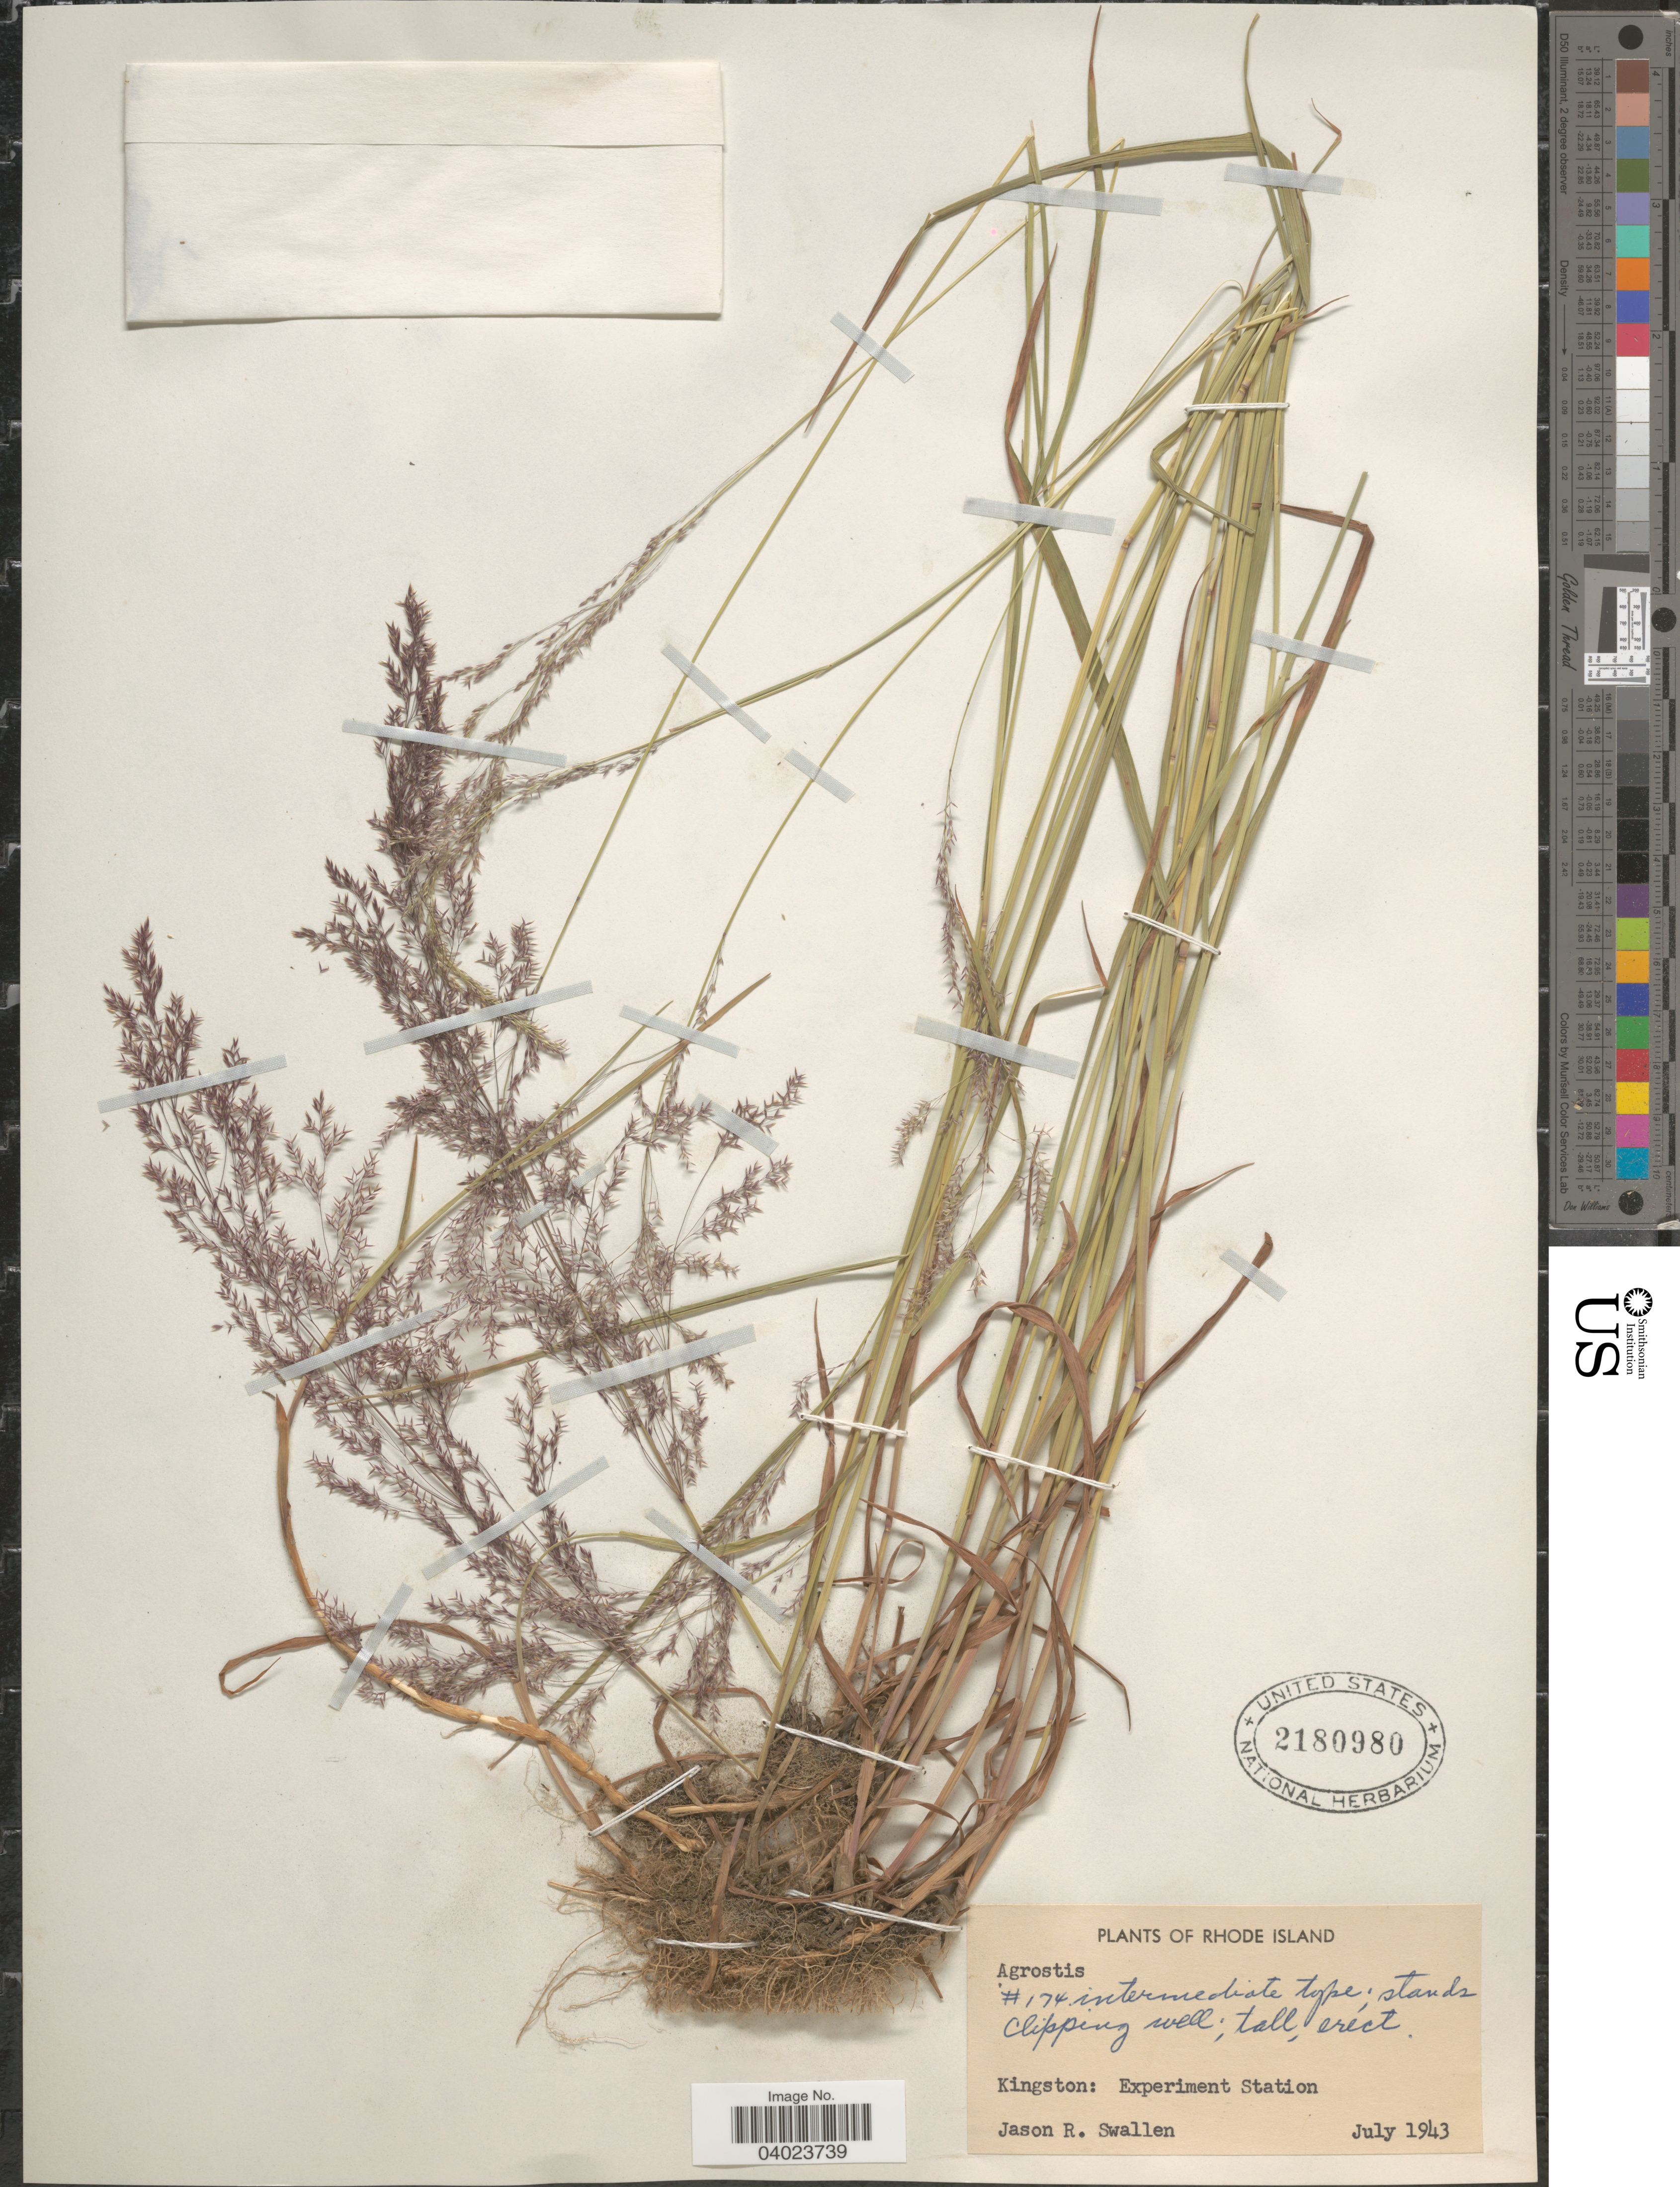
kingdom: Plantae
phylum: Tracheophyta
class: Liliopsida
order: Poales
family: Poaceae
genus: Agrostis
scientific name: Agrostis sp.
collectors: J. R. Swallen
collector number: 174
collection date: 1943-07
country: United States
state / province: Rhode Island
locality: Kingston: Experiment Station.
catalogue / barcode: US 2180980